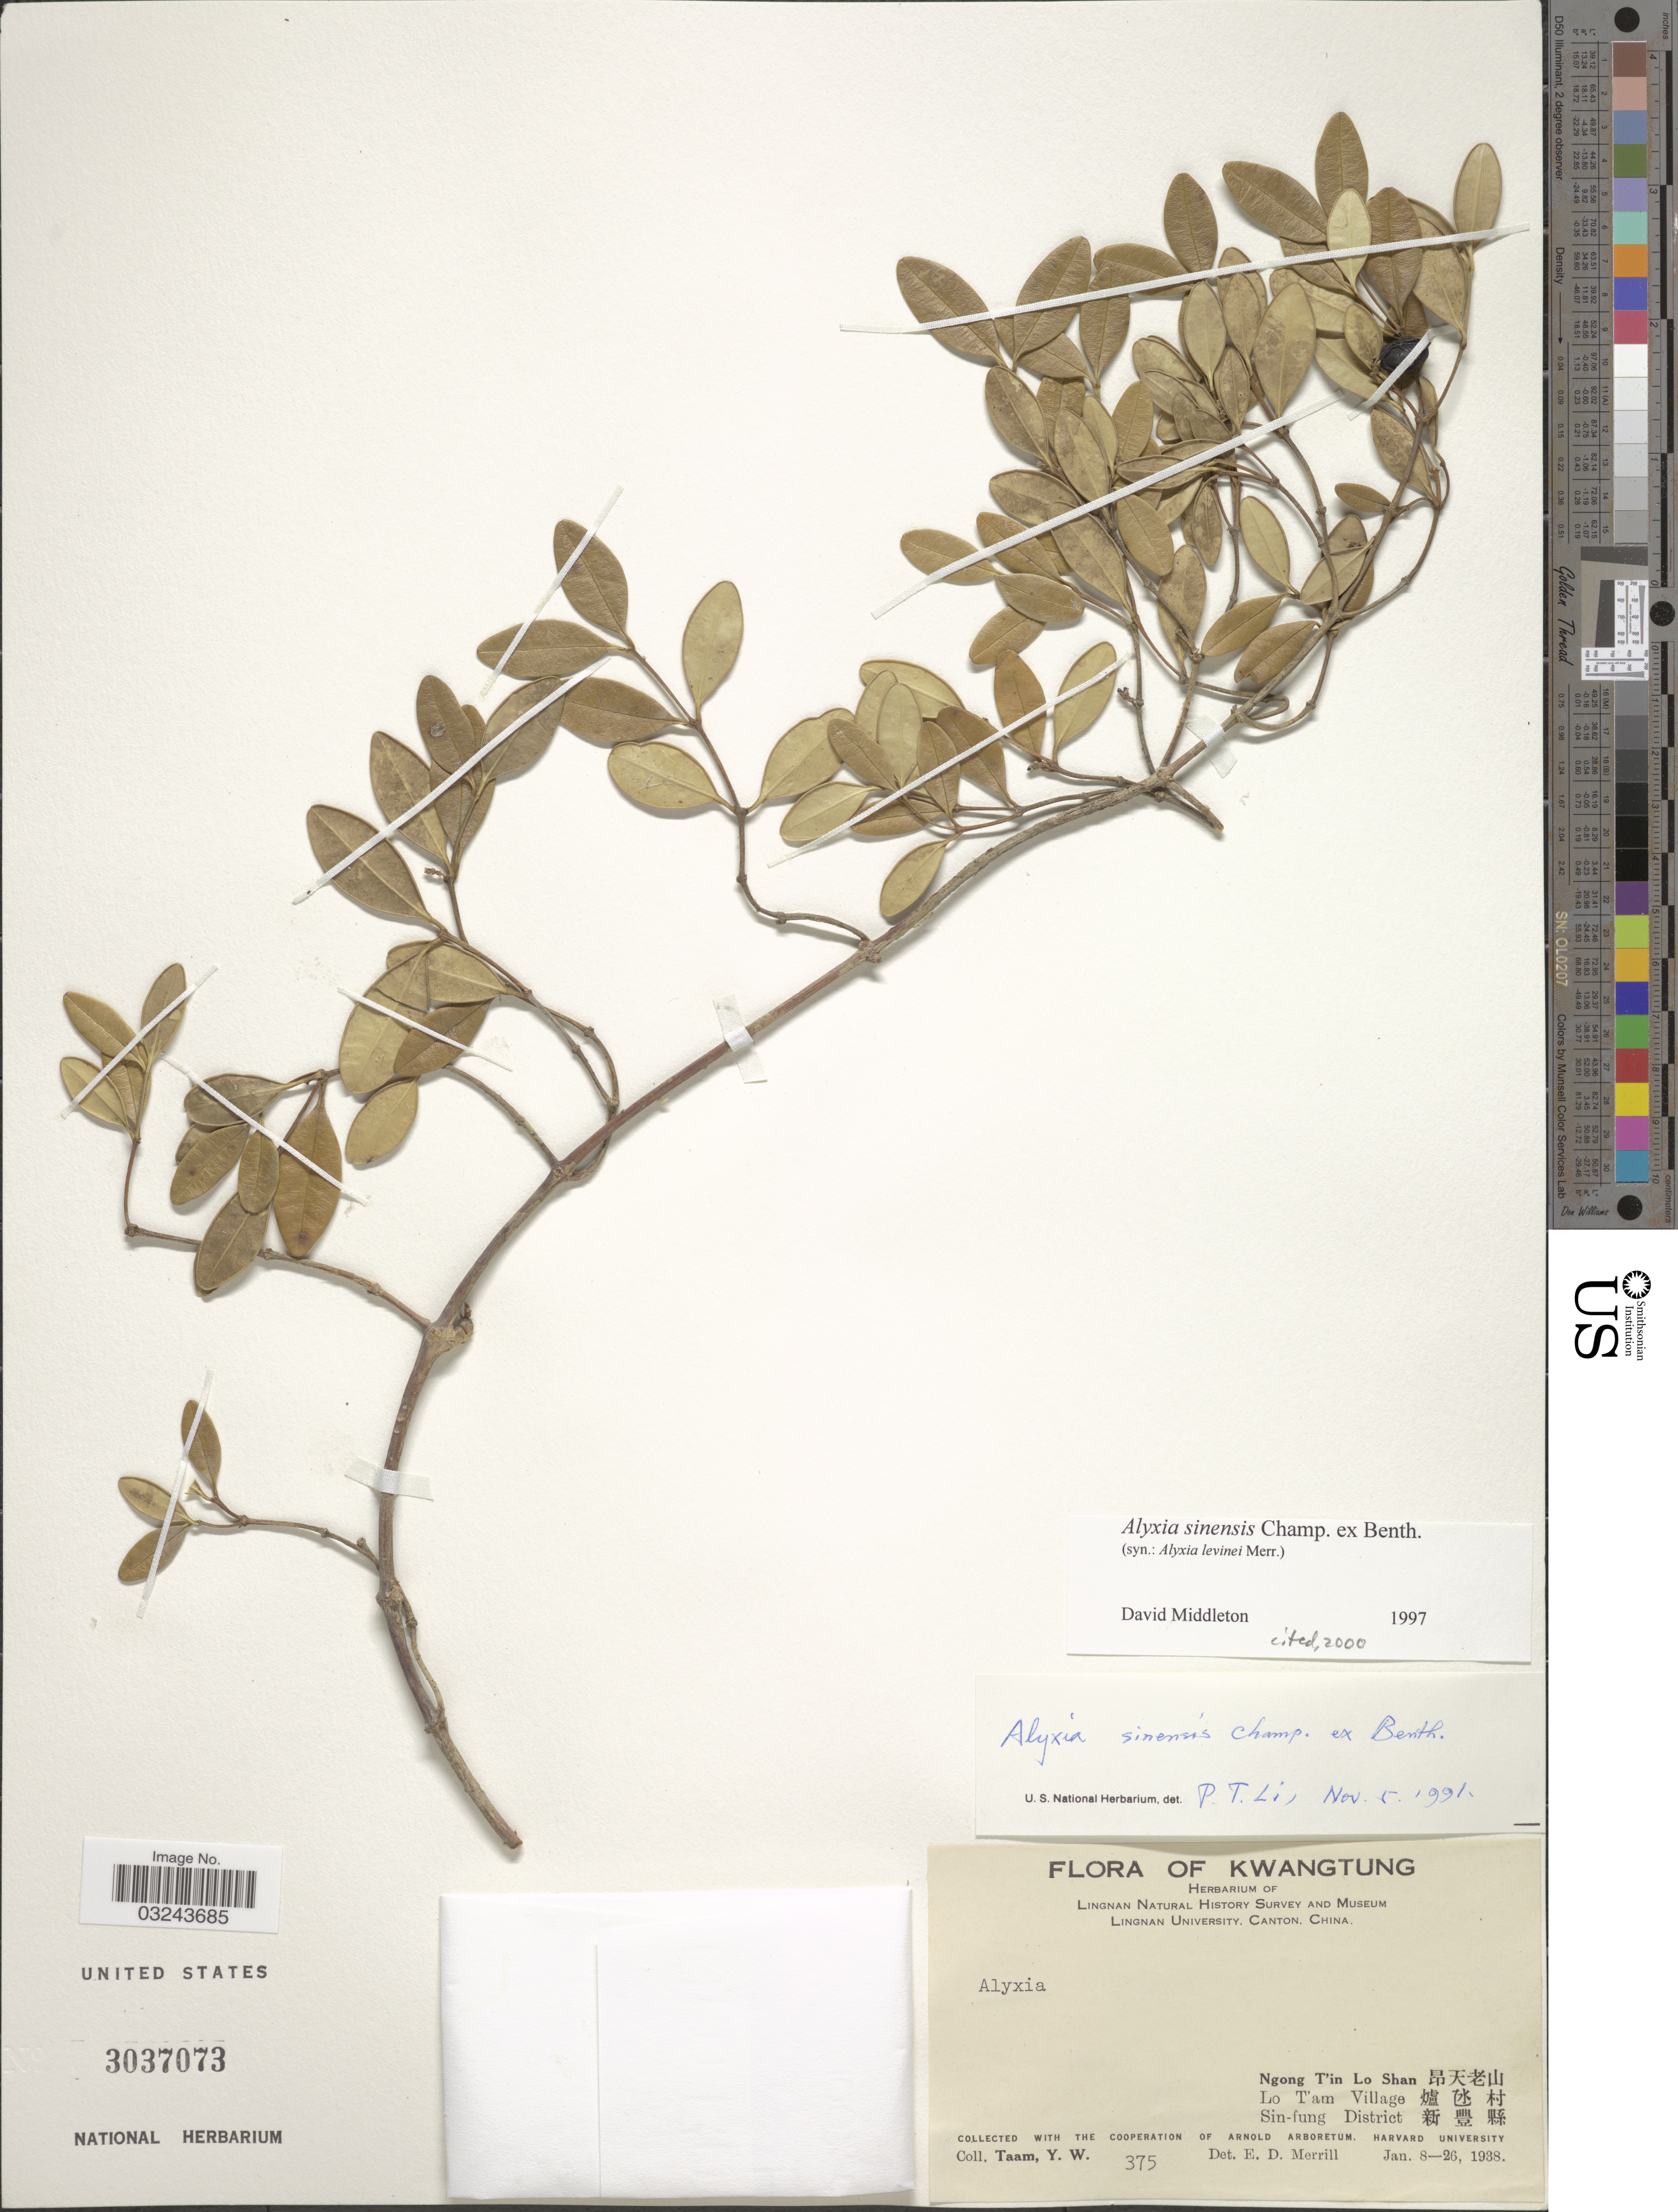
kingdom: Plantae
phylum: Tracheophyta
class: Magnoliopsida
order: Gentianales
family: Apocynaceae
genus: Alyxia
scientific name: Alyxia sinensis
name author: Champ. ex Benth.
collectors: Y. W. Taam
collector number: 375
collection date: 1938-01-08/1938-01-26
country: China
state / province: Guangdong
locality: Kwangtung. Ngong T'in Lo Shan, Lo T'am Village, Sin-fung District.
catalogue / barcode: US 3037073